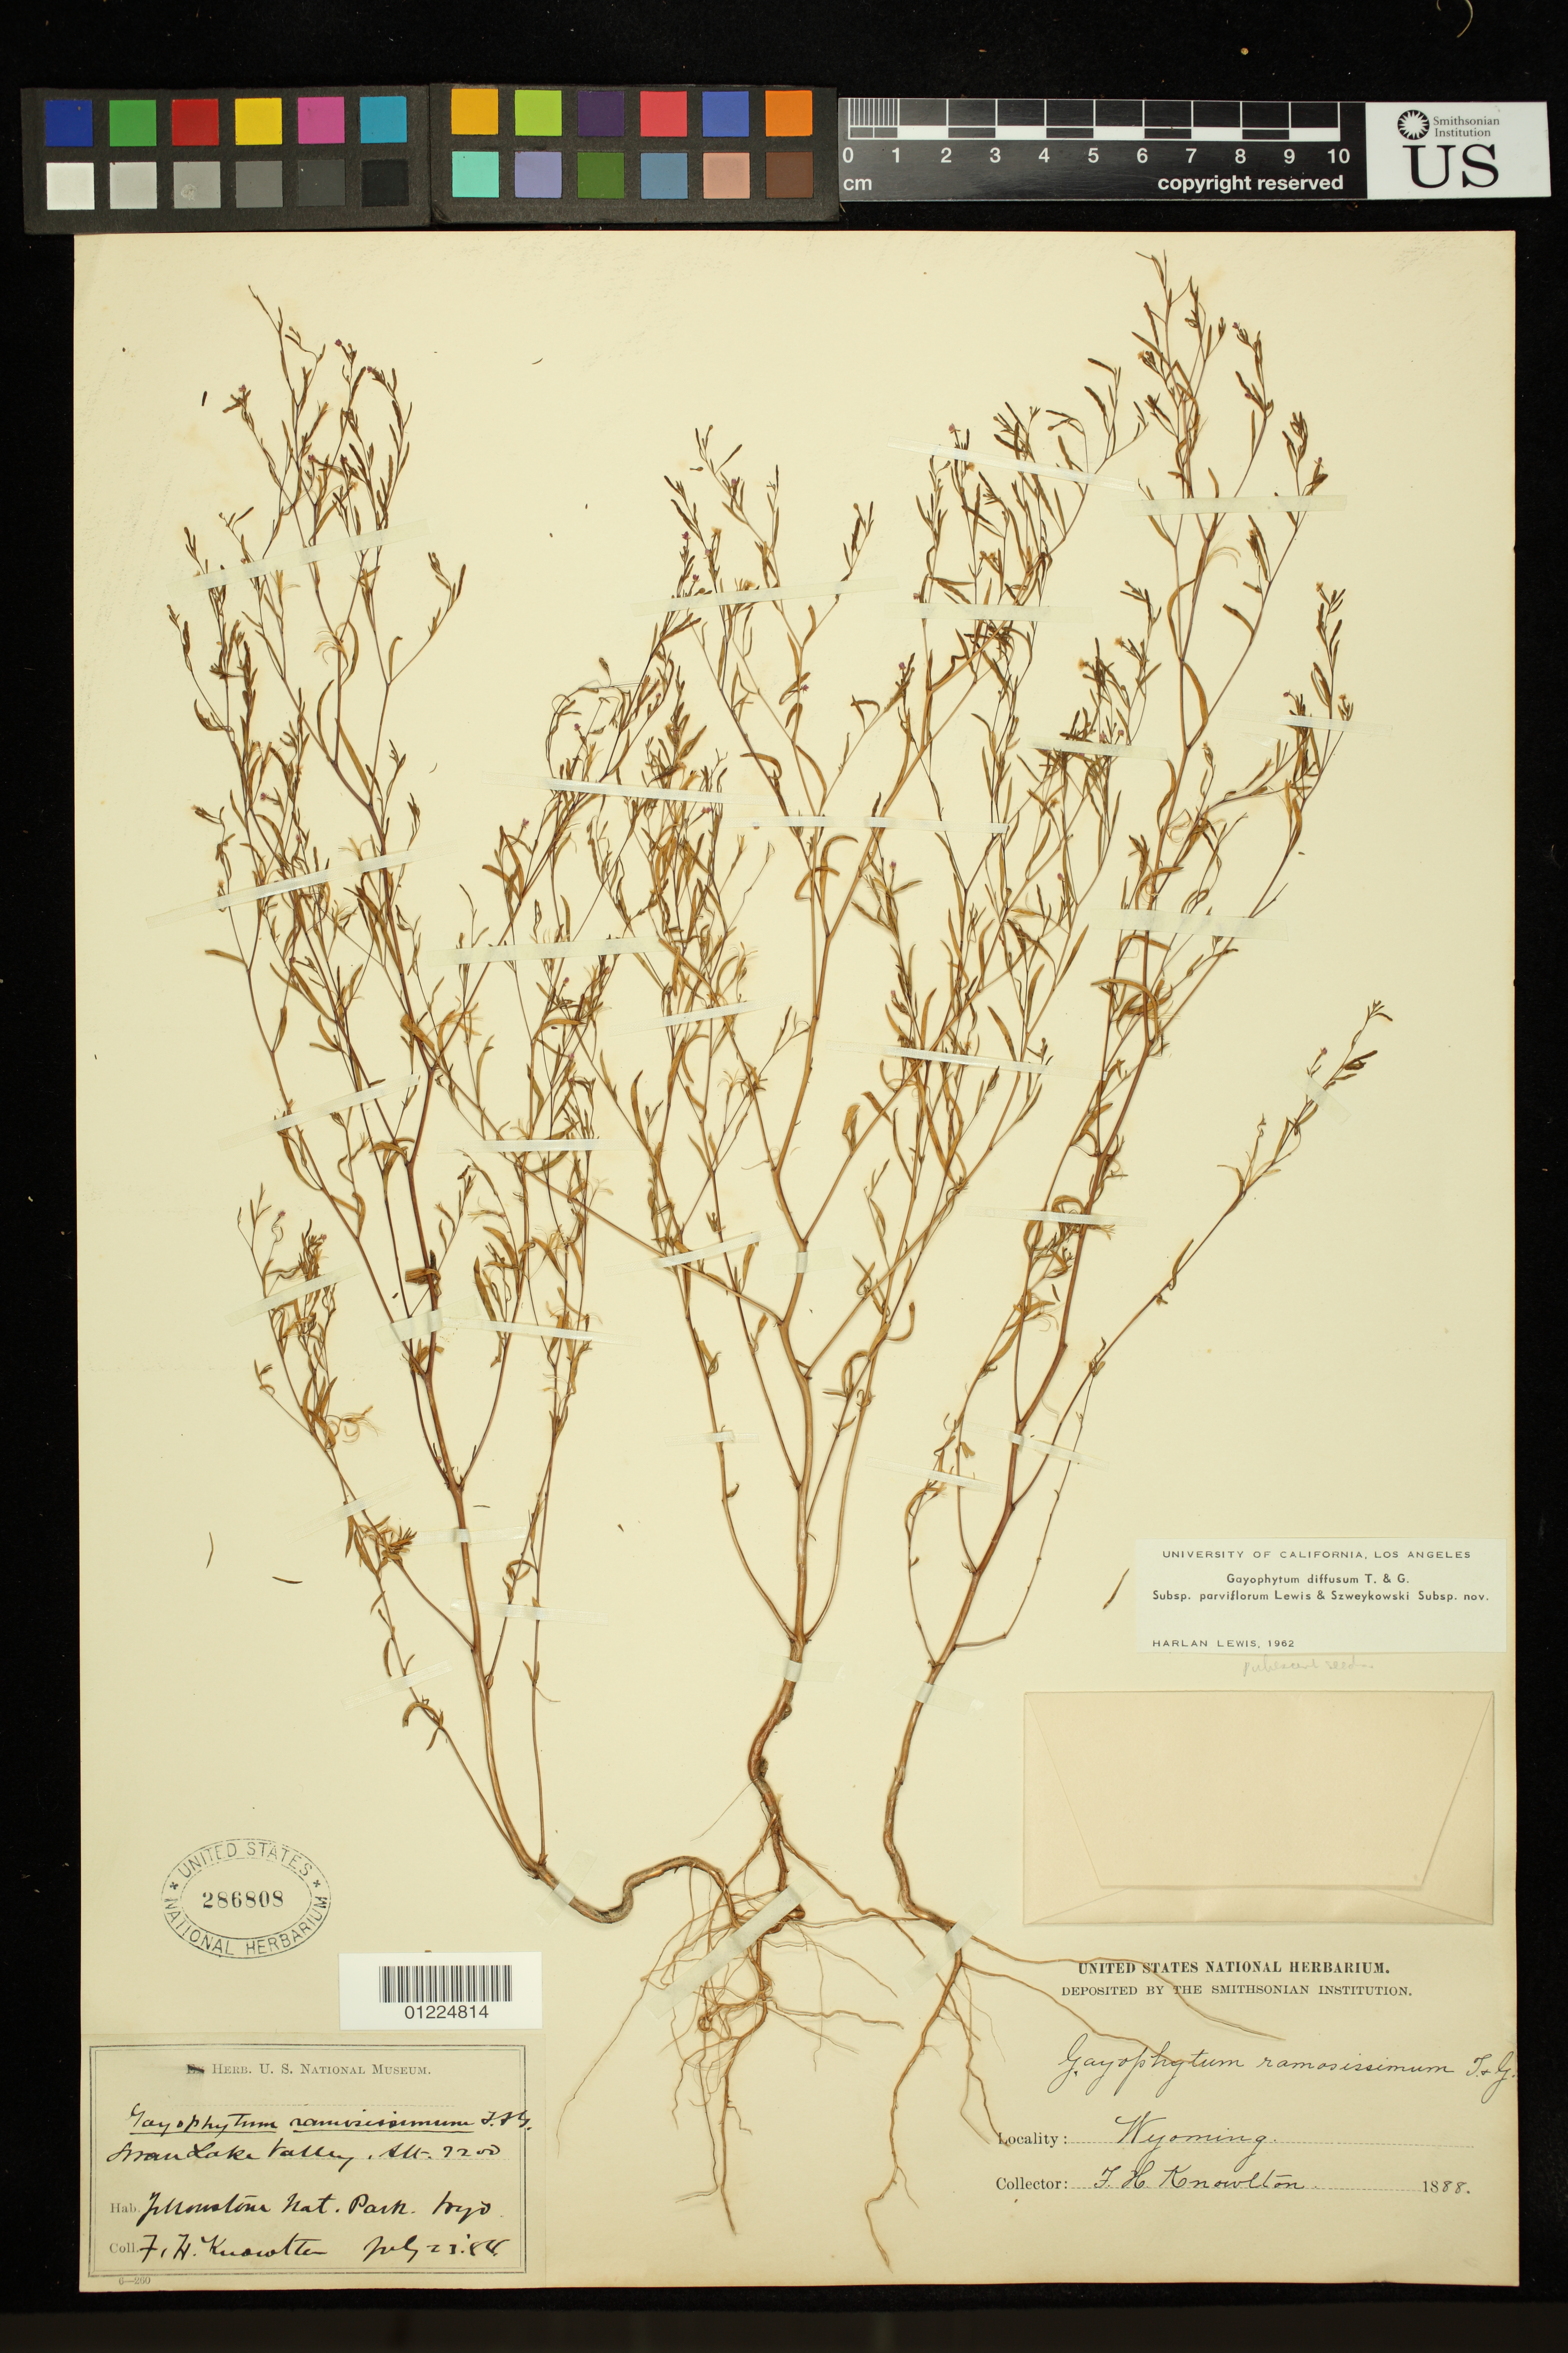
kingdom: Plantae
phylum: Tracheophyta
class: Magnoliopsida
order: Myrtales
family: Onagraceae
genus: Gayophytum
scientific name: Gayophytum diffusum subsp. parviflorum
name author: F. H. Lewis & Szweyk.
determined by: Lewis, H.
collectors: F. H. Knowlton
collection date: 1888-07-23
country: United States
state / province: Wyoming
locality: Swan Lake Valley, Yellowstone National Park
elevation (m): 2195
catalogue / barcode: US 286808